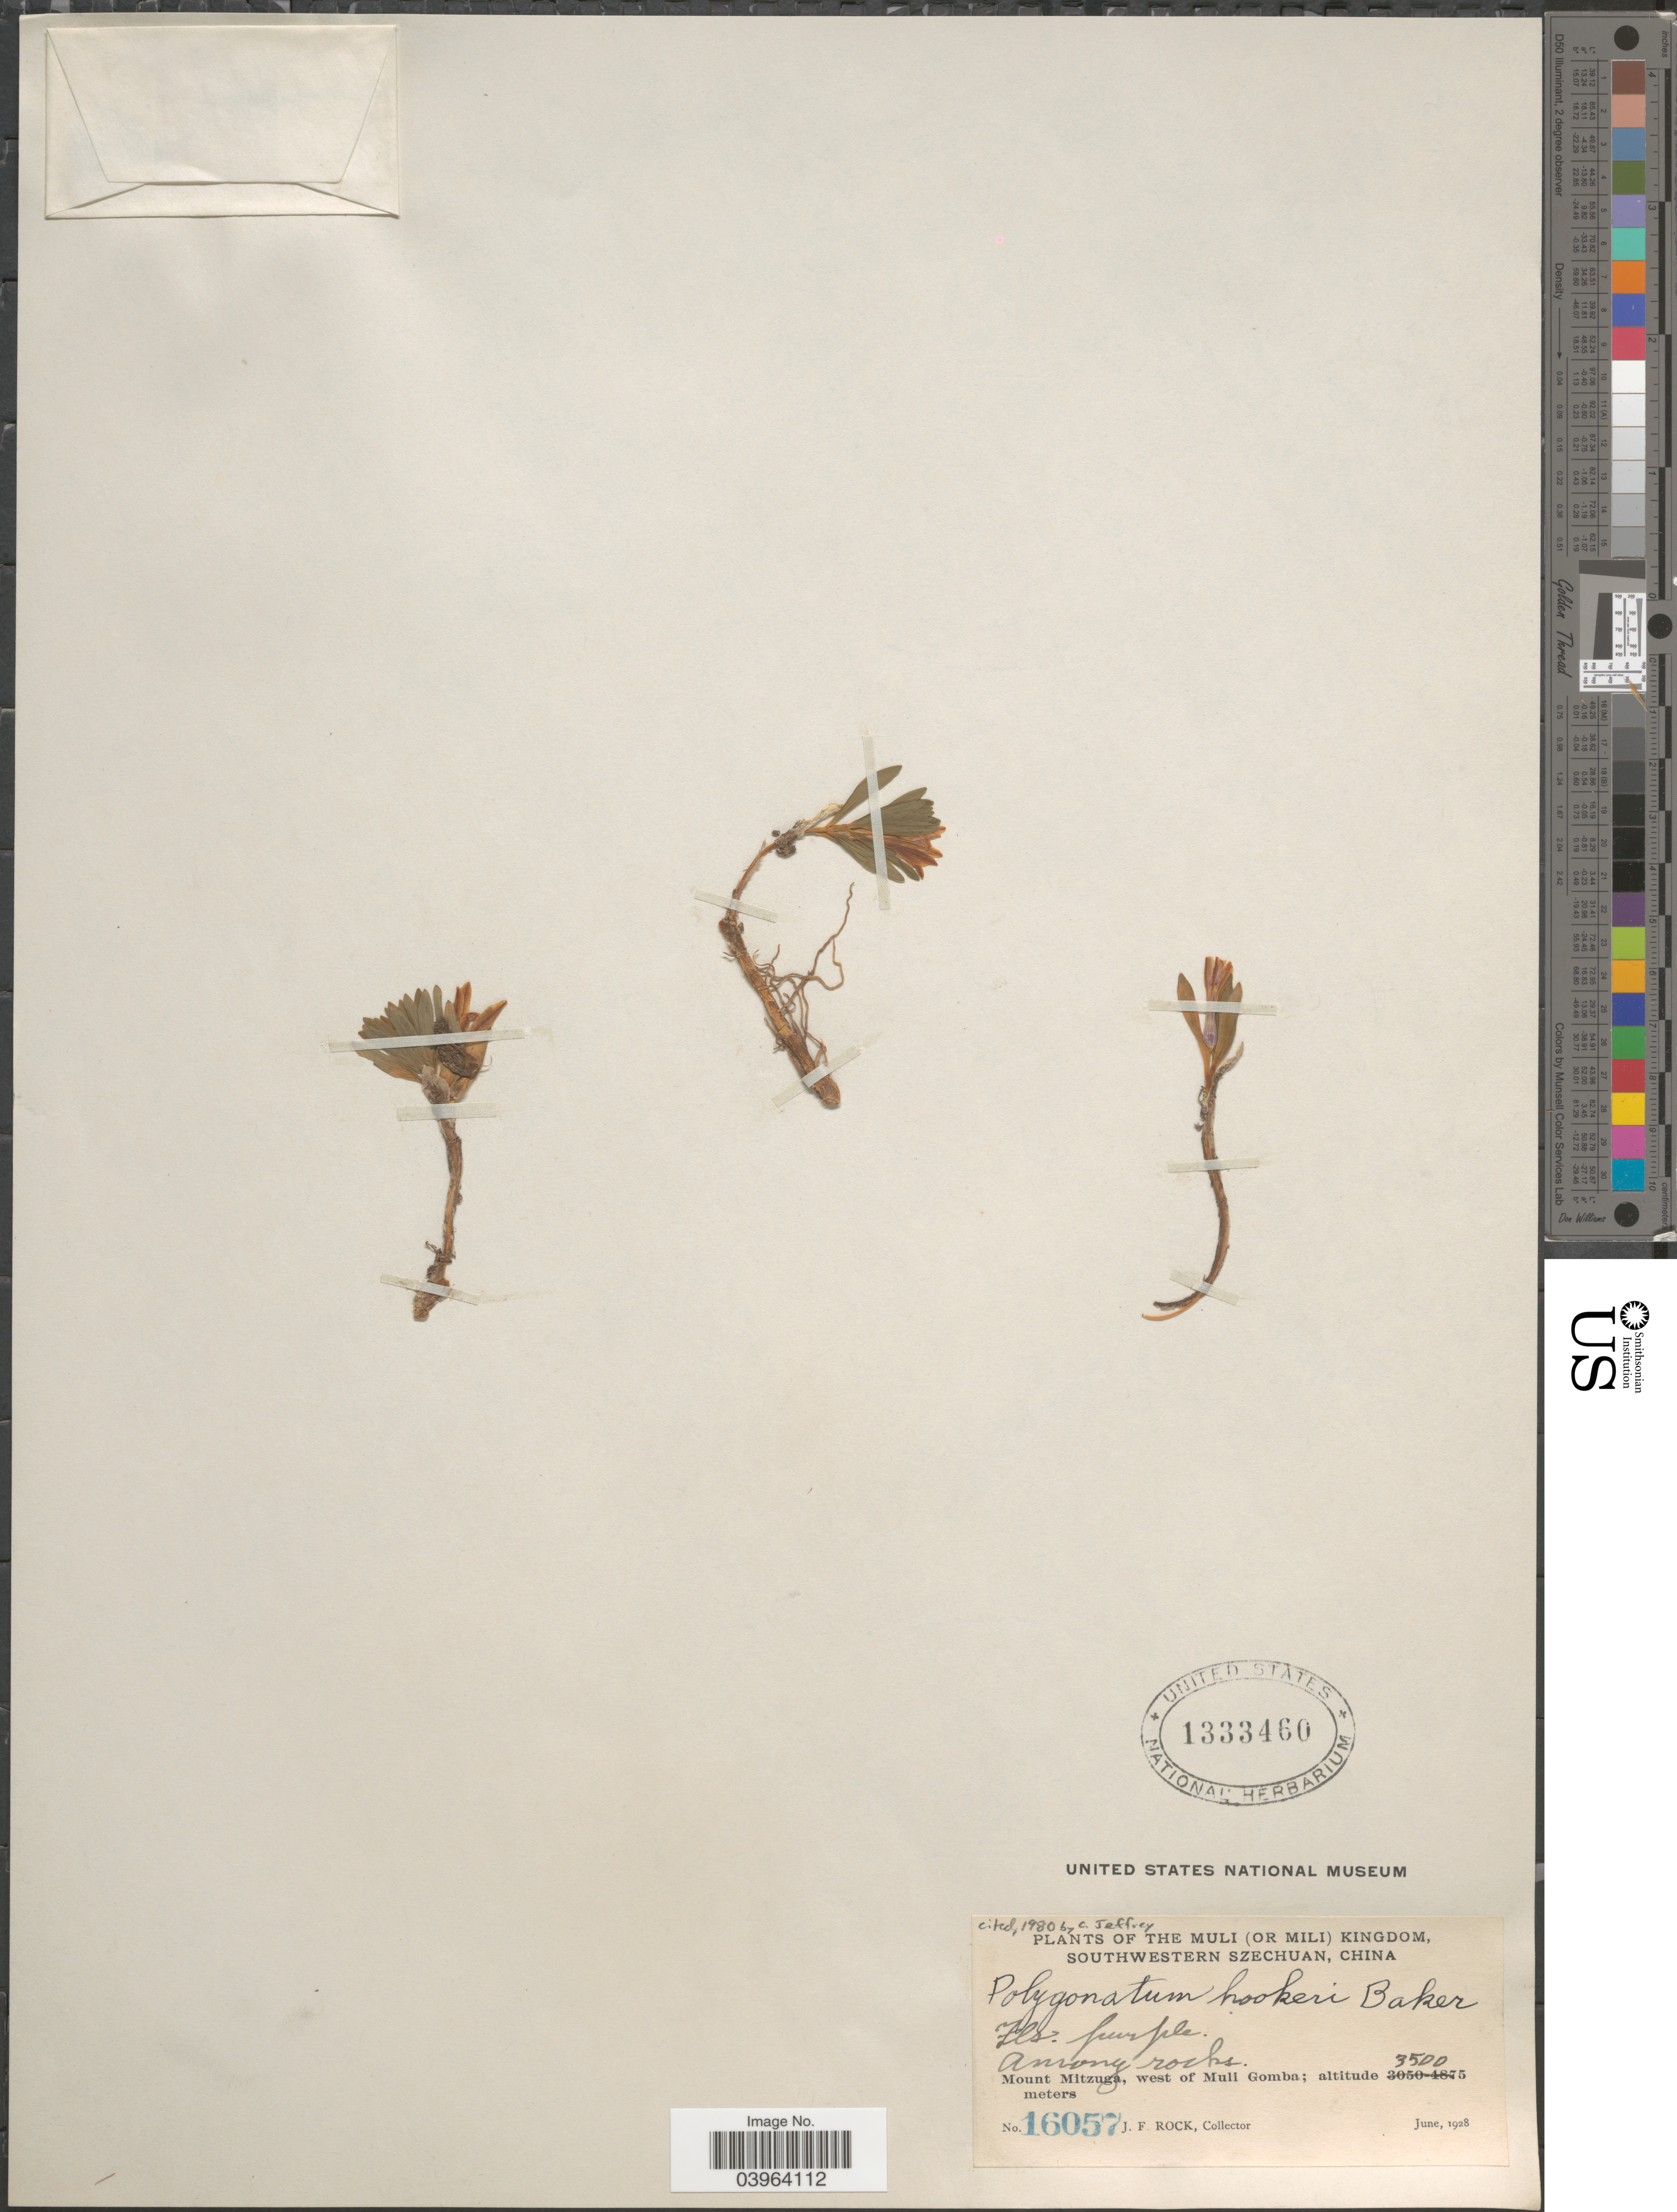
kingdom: Plantae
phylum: Tracheophyta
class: Liliopsida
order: Asparagales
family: Asparagaceae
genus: Polygonatum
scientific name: Polygonatum hookeri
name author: Baker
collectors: J. Rock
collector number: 16057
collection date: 1928-06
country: China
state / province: Sichuan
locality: The Muli (or Mili) Kingdom, Southwestern Szechuan. Mount Mitzuga, west of Muli Gomba.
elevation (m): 3500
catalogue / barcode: US 1333460